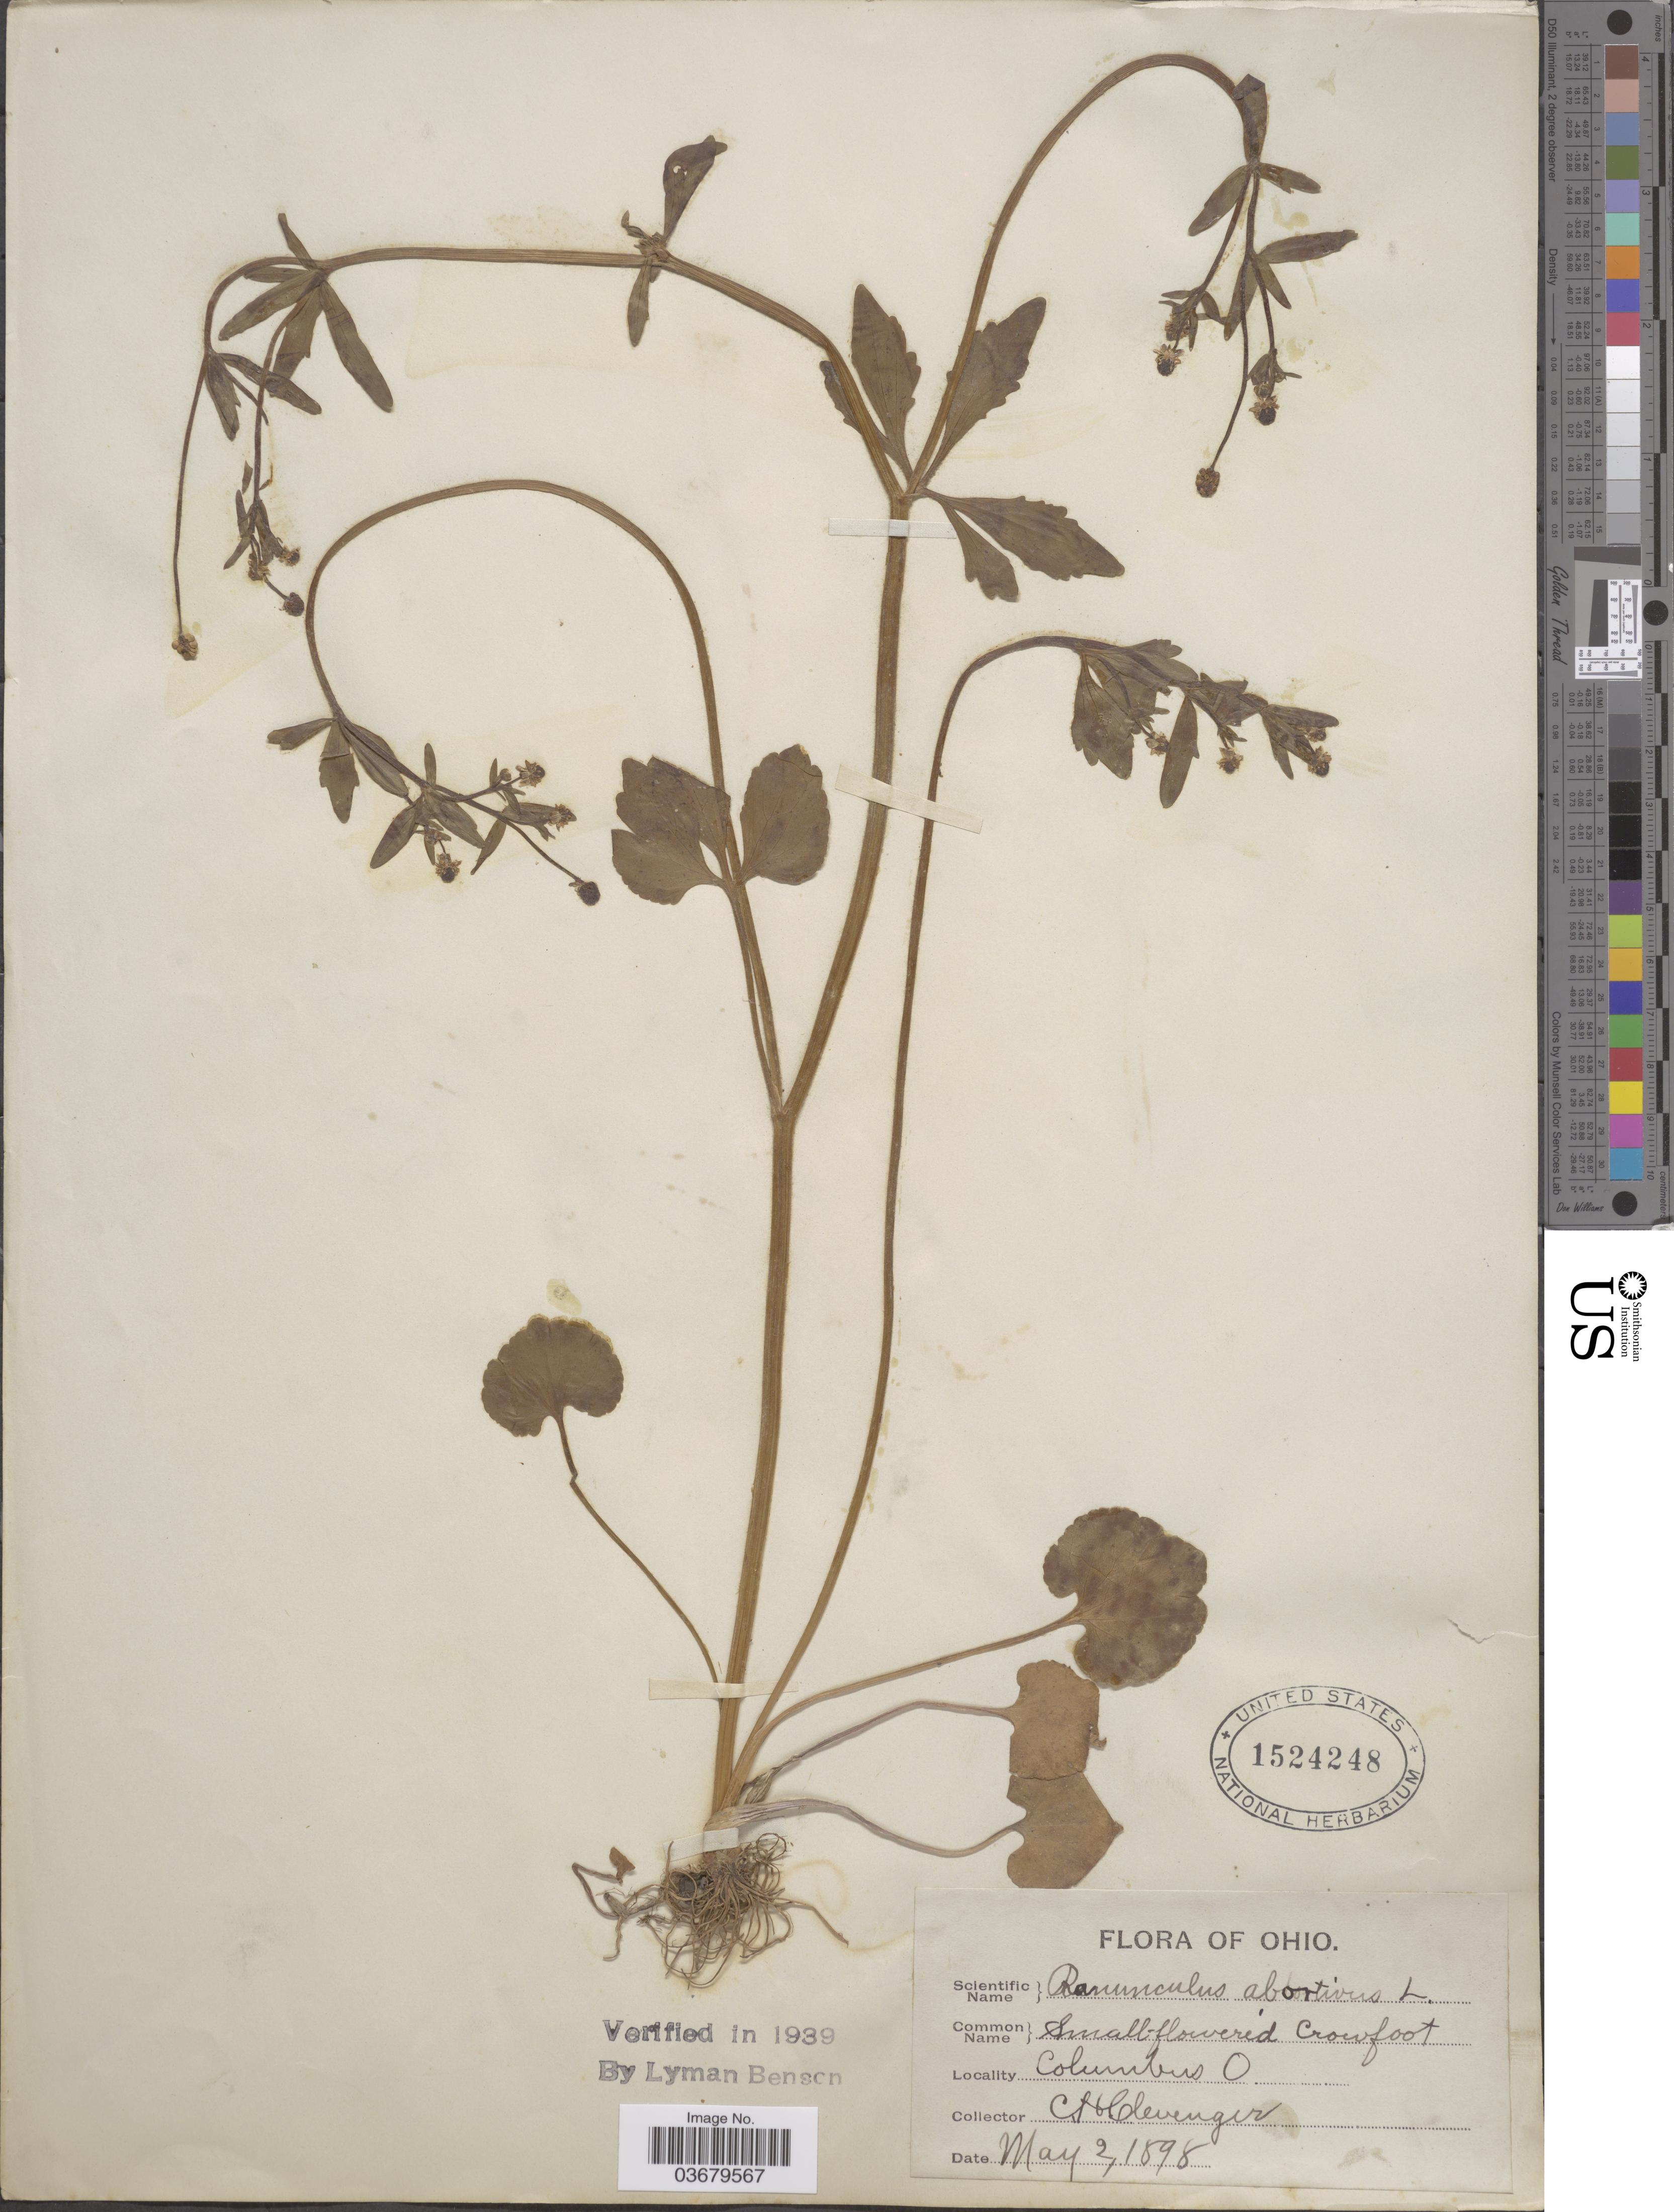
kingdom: Plantae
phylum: Tracheophyta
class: Magnoliopsida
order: Ranunculales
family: Ranunculaceae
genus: Ranunculus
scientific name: Ranunculus abortivus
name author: L.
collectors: C. H. Clevenger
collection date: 1898-05-02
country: United States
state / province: Ohio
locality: Columbus.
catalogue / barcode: US 1524248